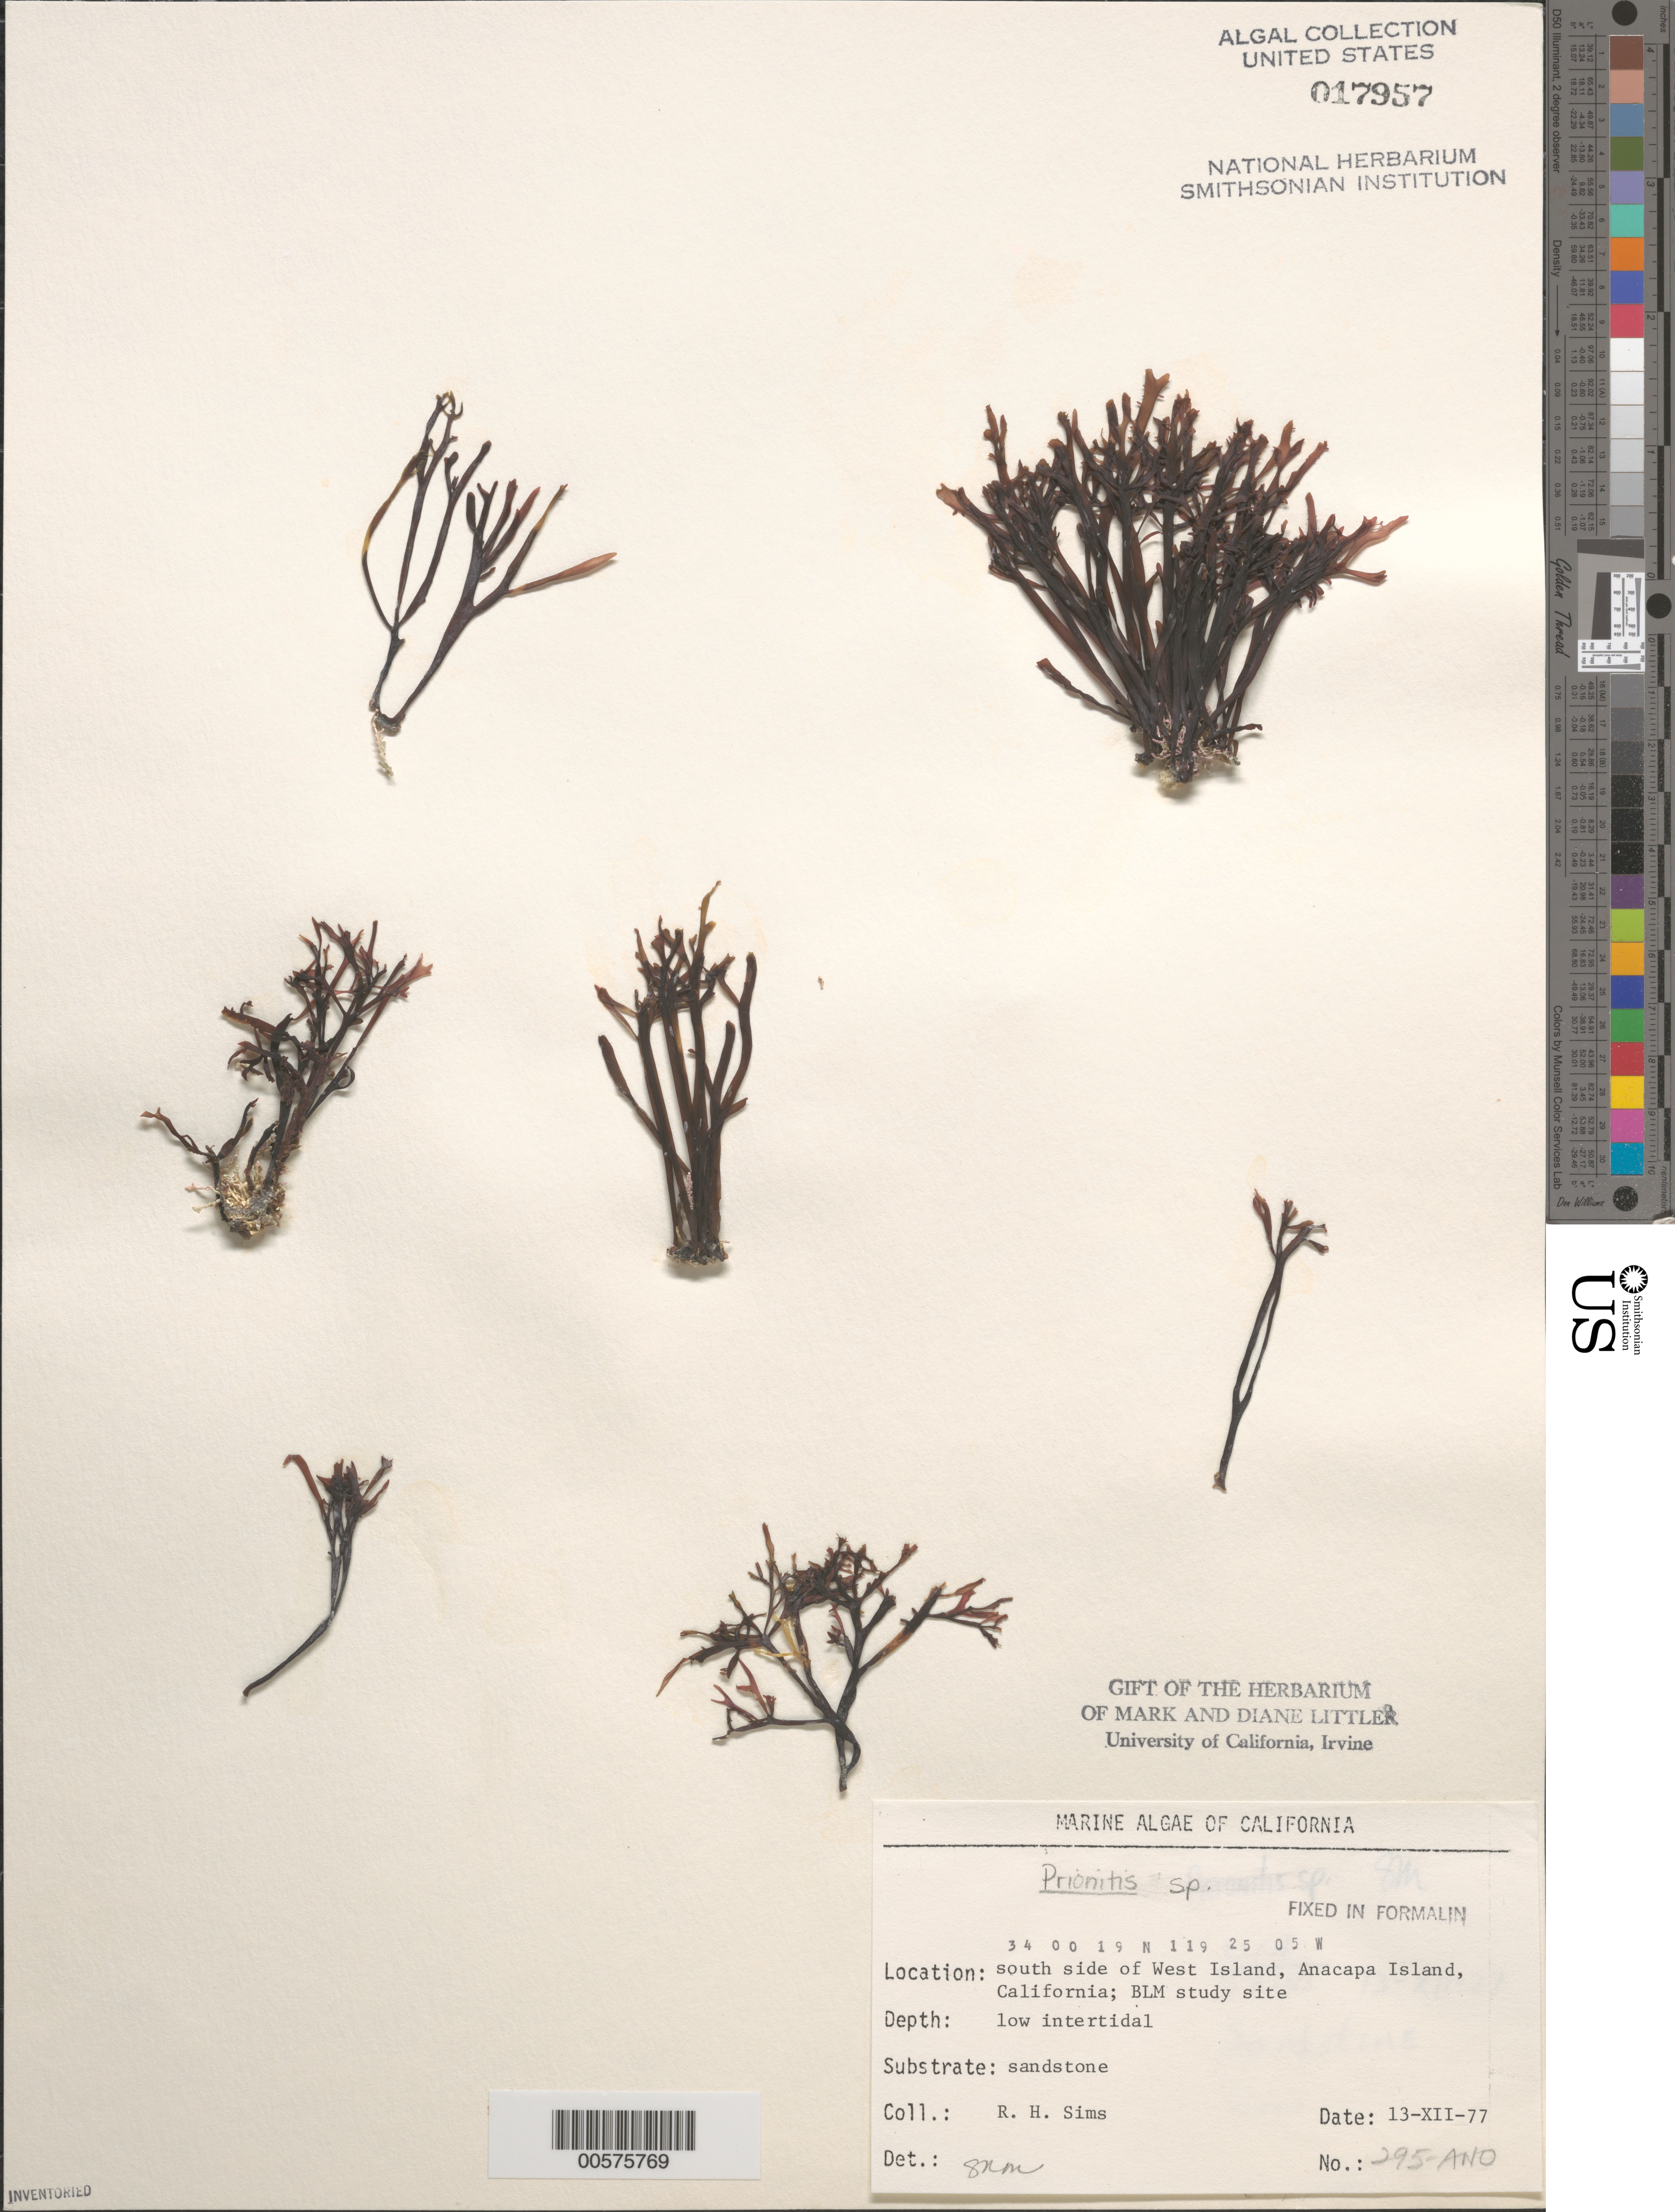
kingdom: Plantae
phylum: Rhodophyta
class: Florideophyceae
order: Cryptonemiales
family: Cryptonemiaceae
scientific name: Prionitis sp.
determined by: Murray, S. N.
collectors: R. H. Sims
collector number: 295-ANO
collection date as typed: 13 Dec 1977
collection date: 1977-12-13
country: United States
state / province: California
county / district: Ventura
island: Anacapa Island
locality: South side of west island, near Cat Rock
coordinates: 34 00 19 N, 119 25 05 W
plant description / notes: BLM-SOCALBIGHT Rocky Intertidal Survey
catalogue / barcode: US 17957